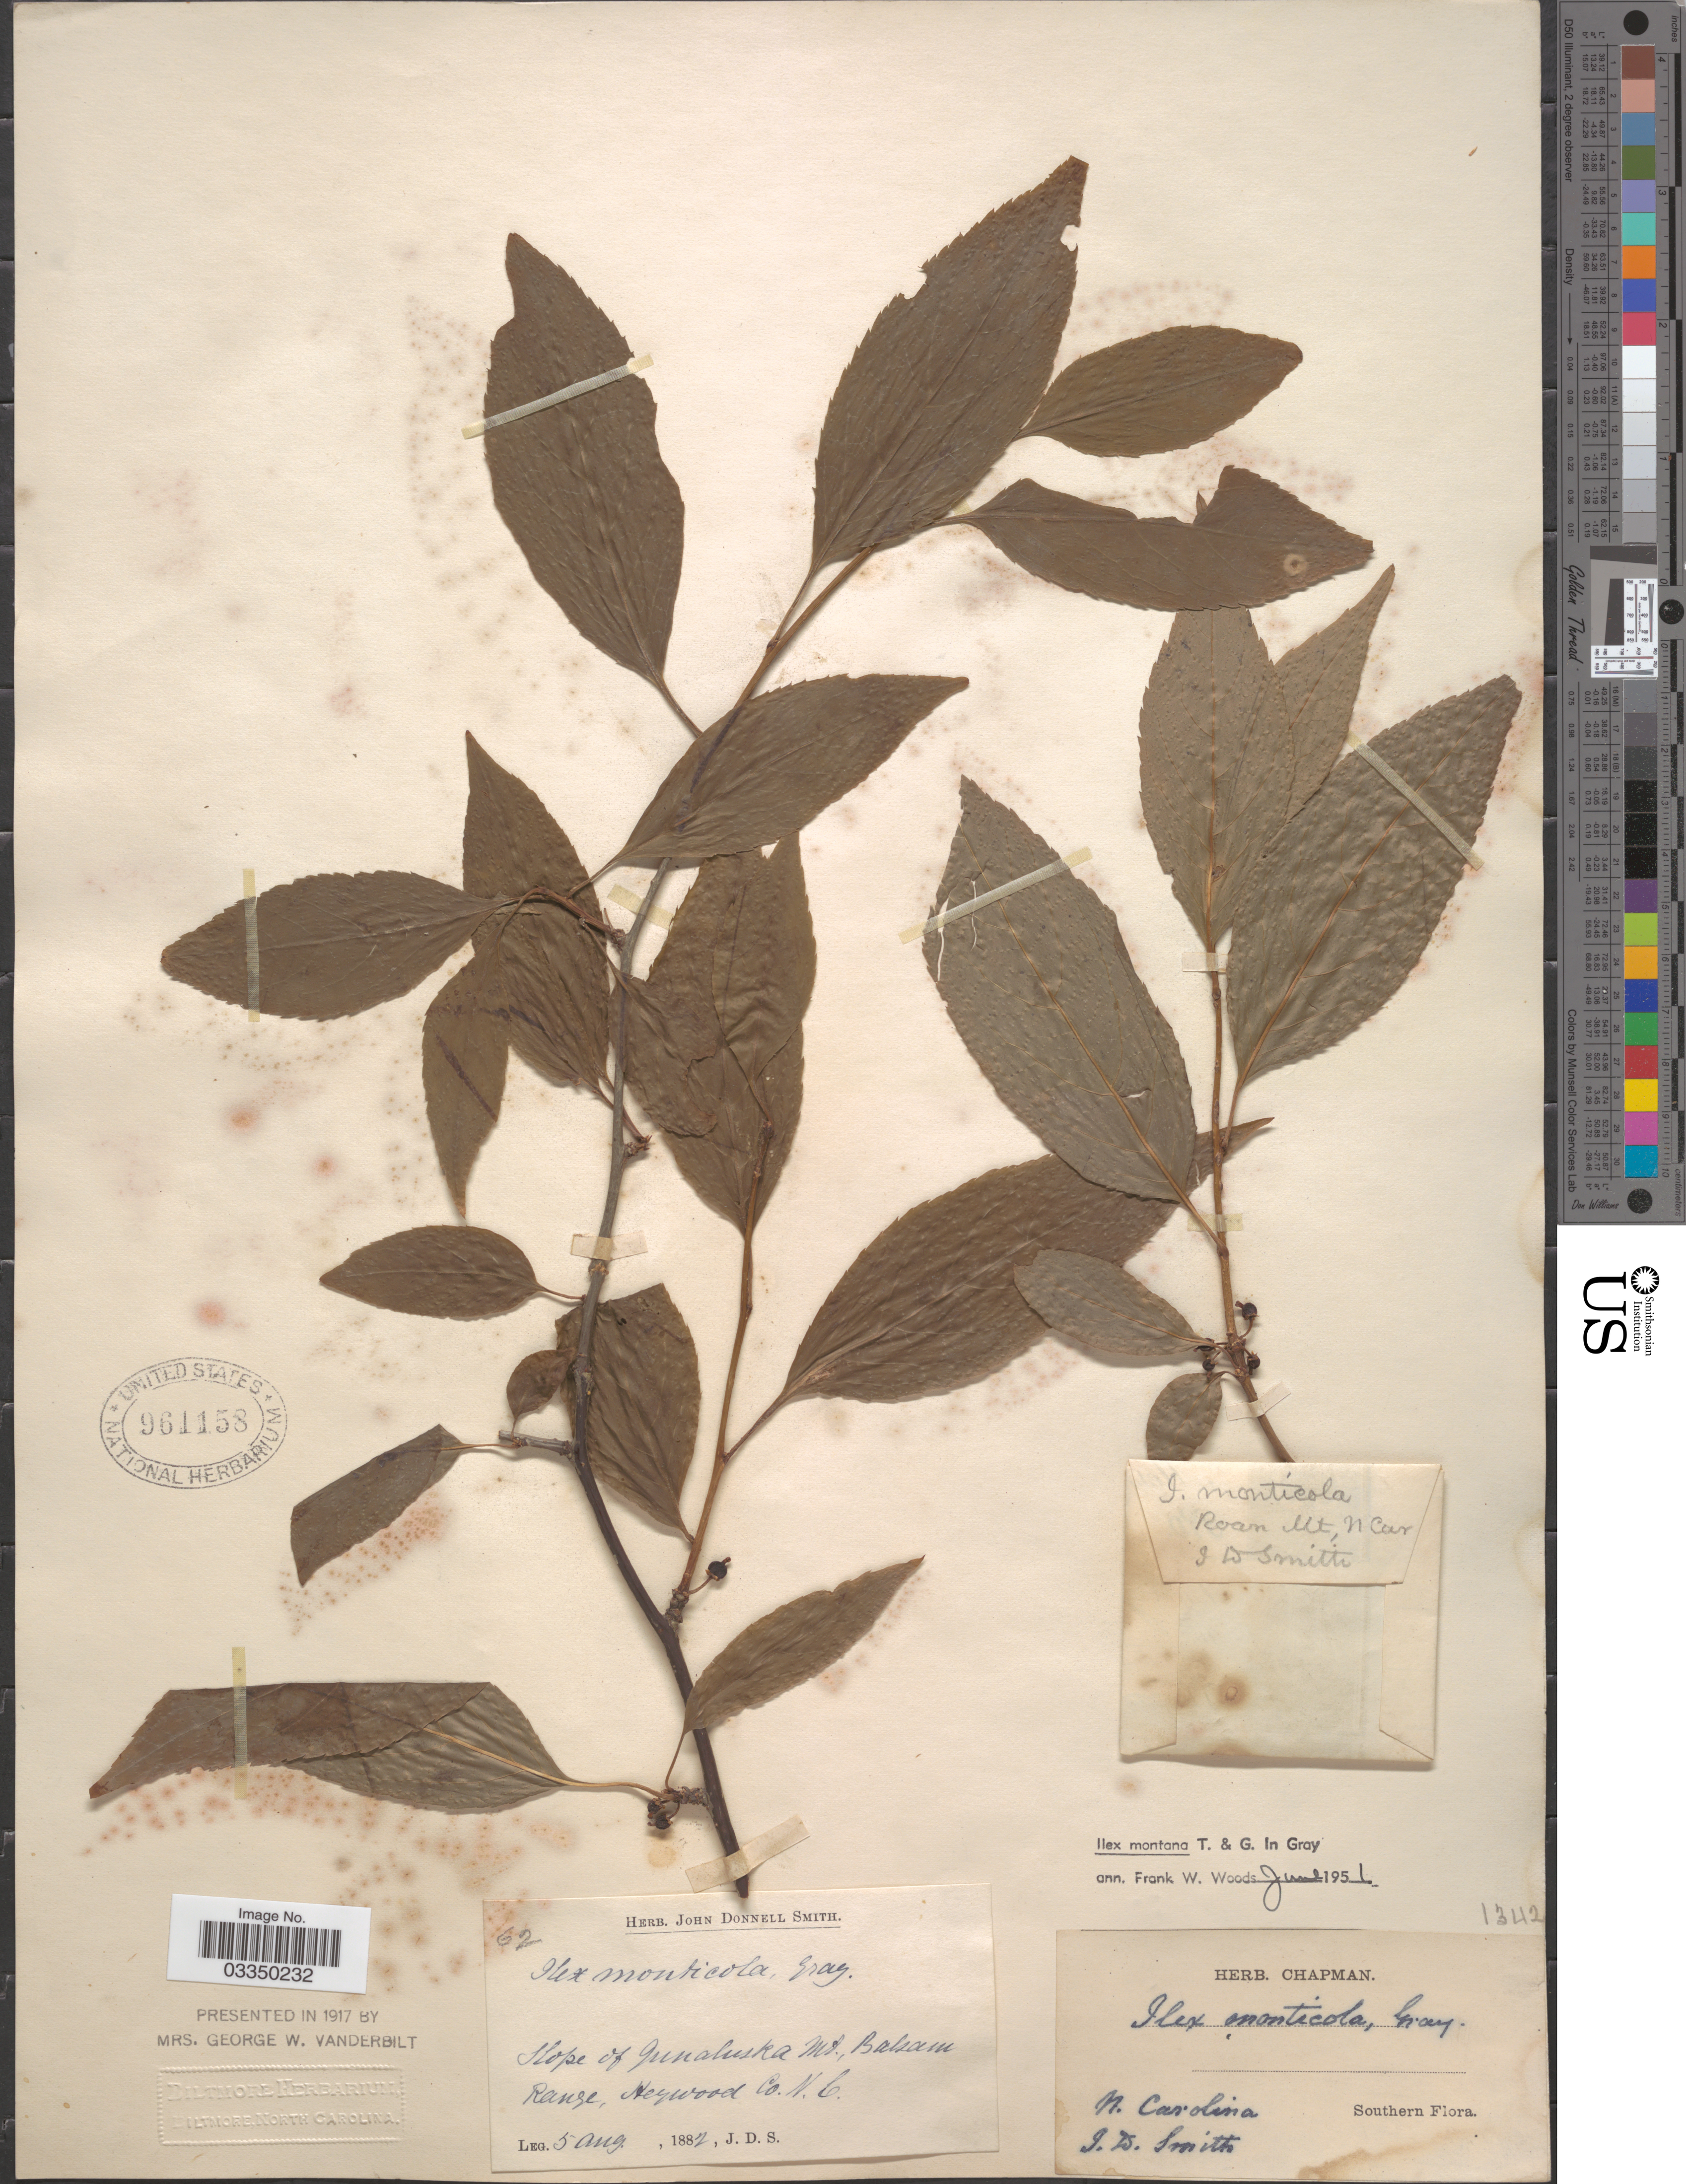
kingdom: Plantae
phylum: Tracheophyta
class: Magnoliopsida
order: Aquifoliales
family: Aquifoliaceae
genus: Ilex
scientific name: Ilex montana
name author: Torr. & A. Gray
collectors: J. Donnell Smith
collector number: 62?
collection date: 1882-08-05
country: United States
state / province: North Carolina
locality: Slope of Junaluska Mt., Balsam Range, Heywood Co. Southern.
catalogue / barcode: US 961158